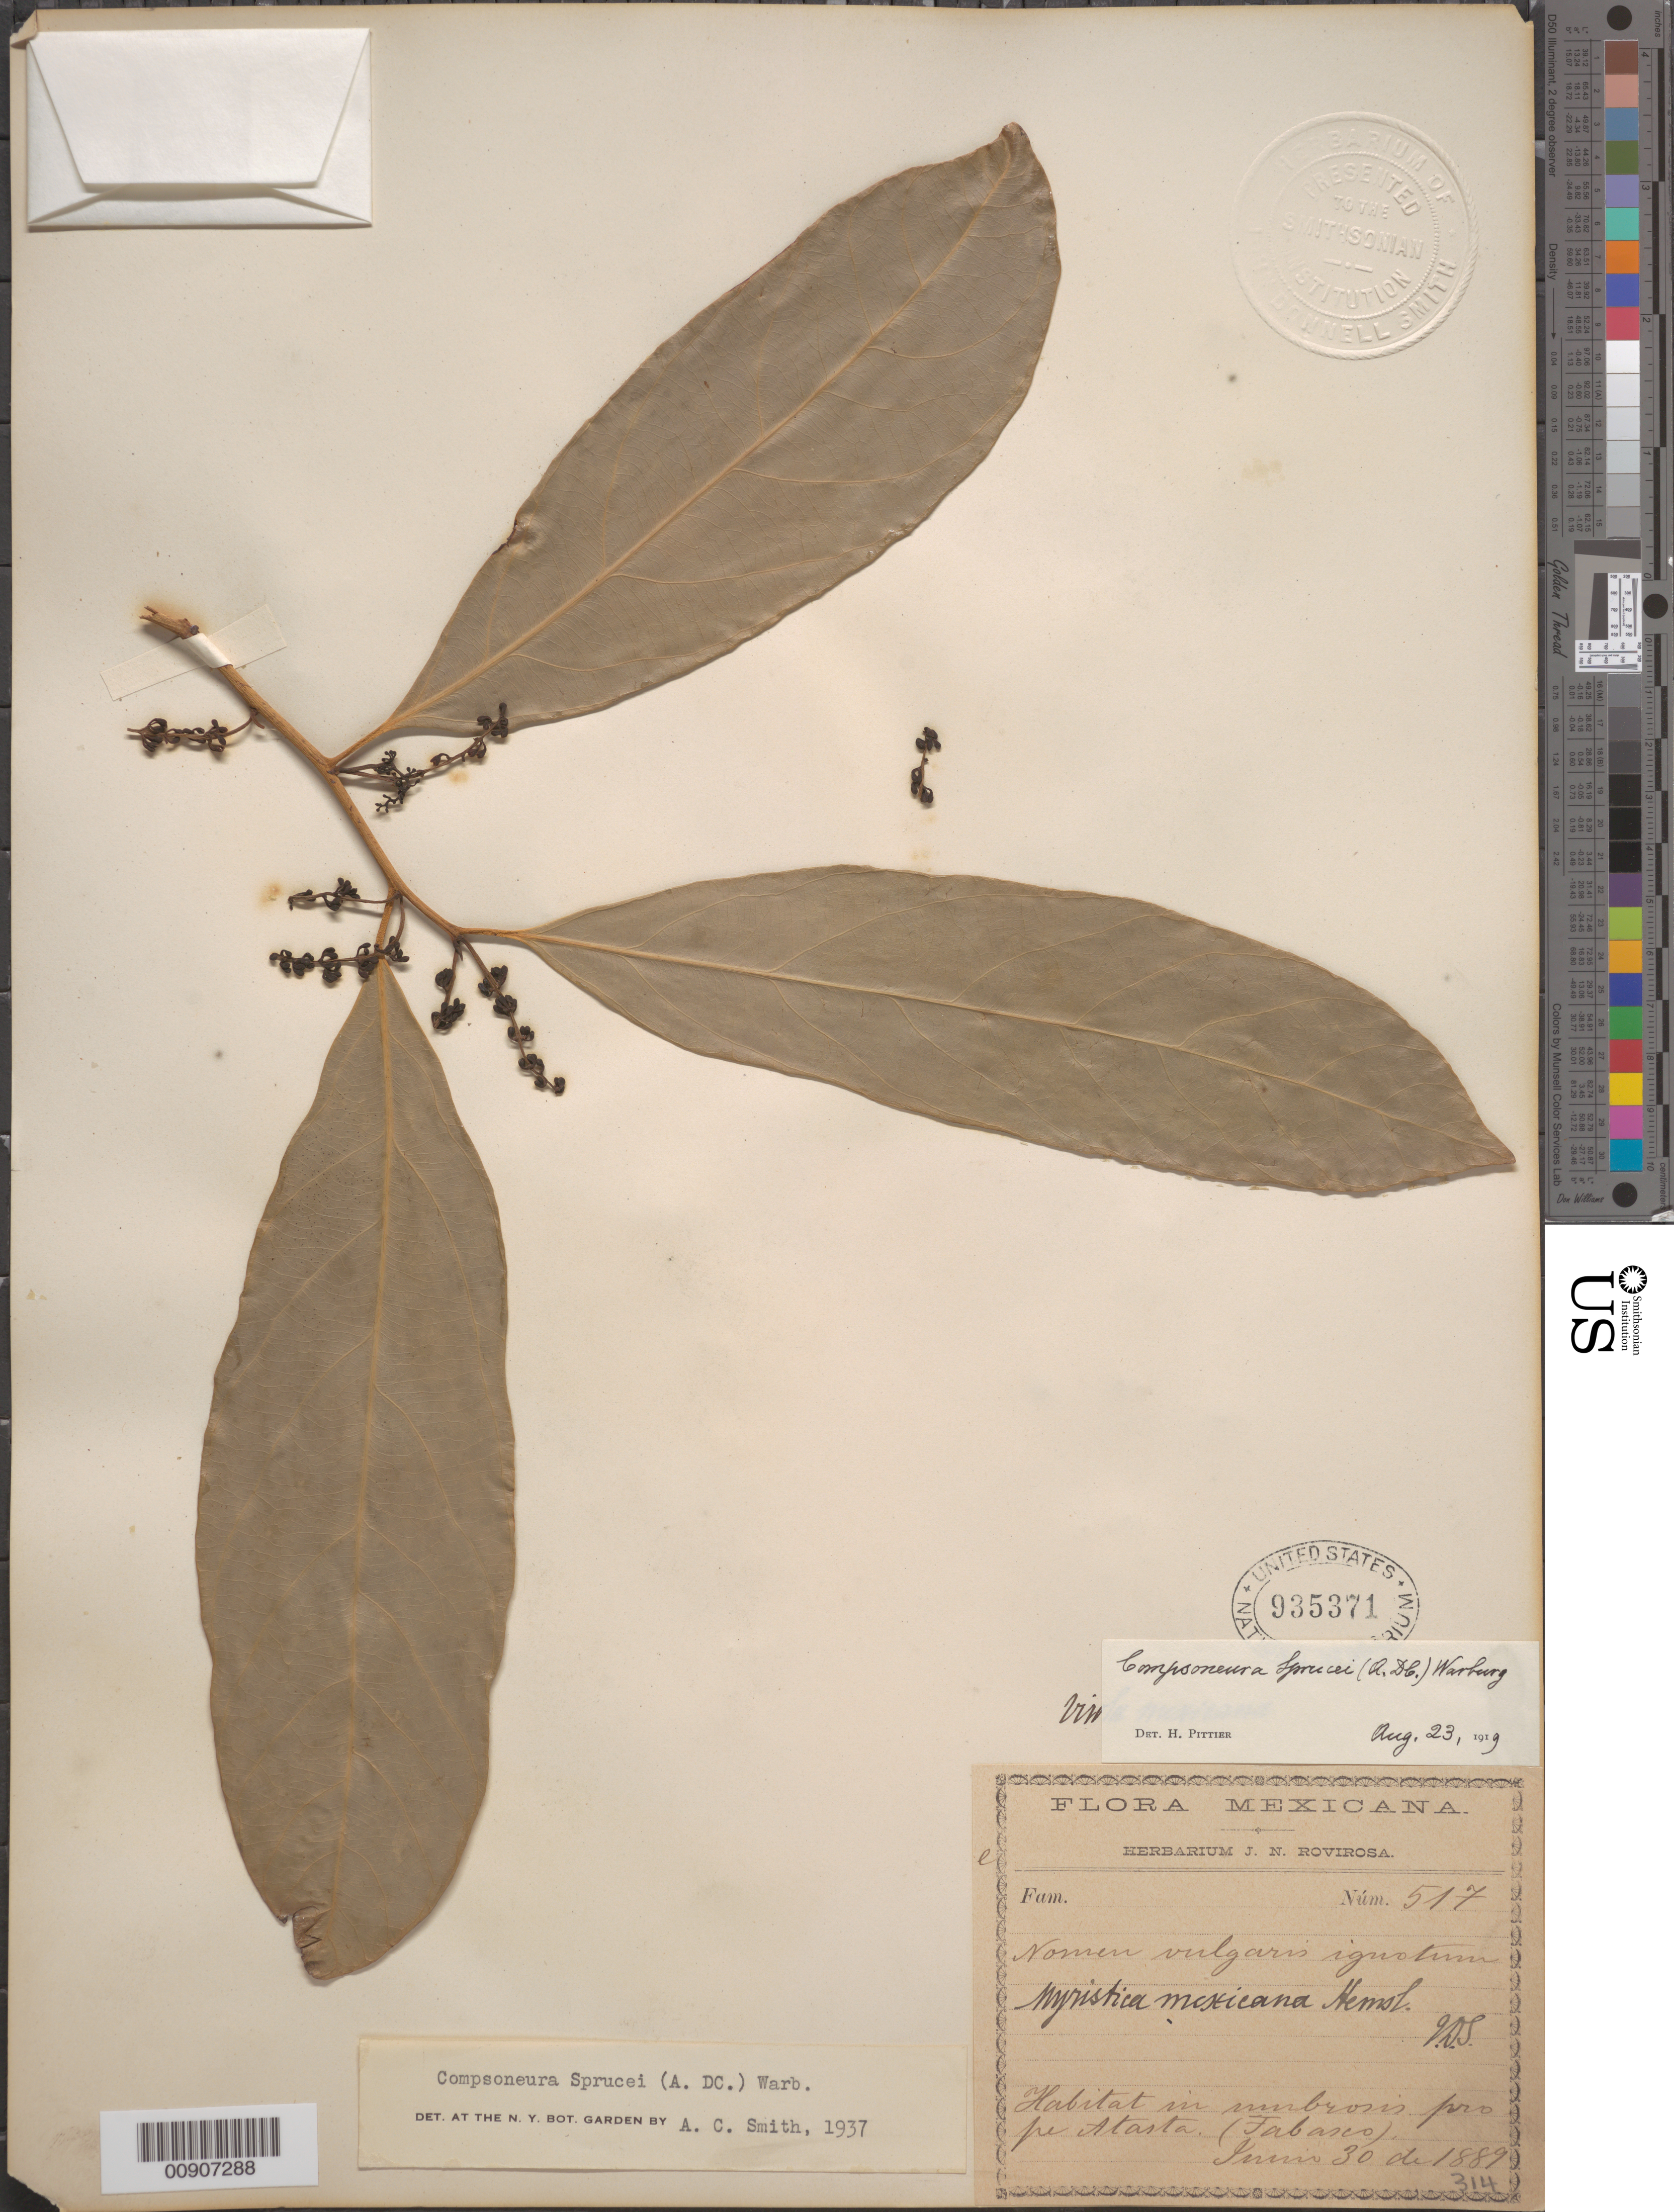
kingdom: Plantae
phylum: Tracheophyta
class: Magnoliopsida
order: Magnoliales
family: Myristicaceae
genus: Compsoneura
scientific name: Compsoneura sprucei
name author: (A. DC.) Warb.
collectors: J. N. Rovirosa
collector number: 517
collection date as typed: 30 Jun 1889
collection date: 1889-06-30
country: Mexico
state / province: Tabasco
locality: Prope Atasta (Tabasco).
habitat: In umbrosis.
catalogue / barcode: US 935371